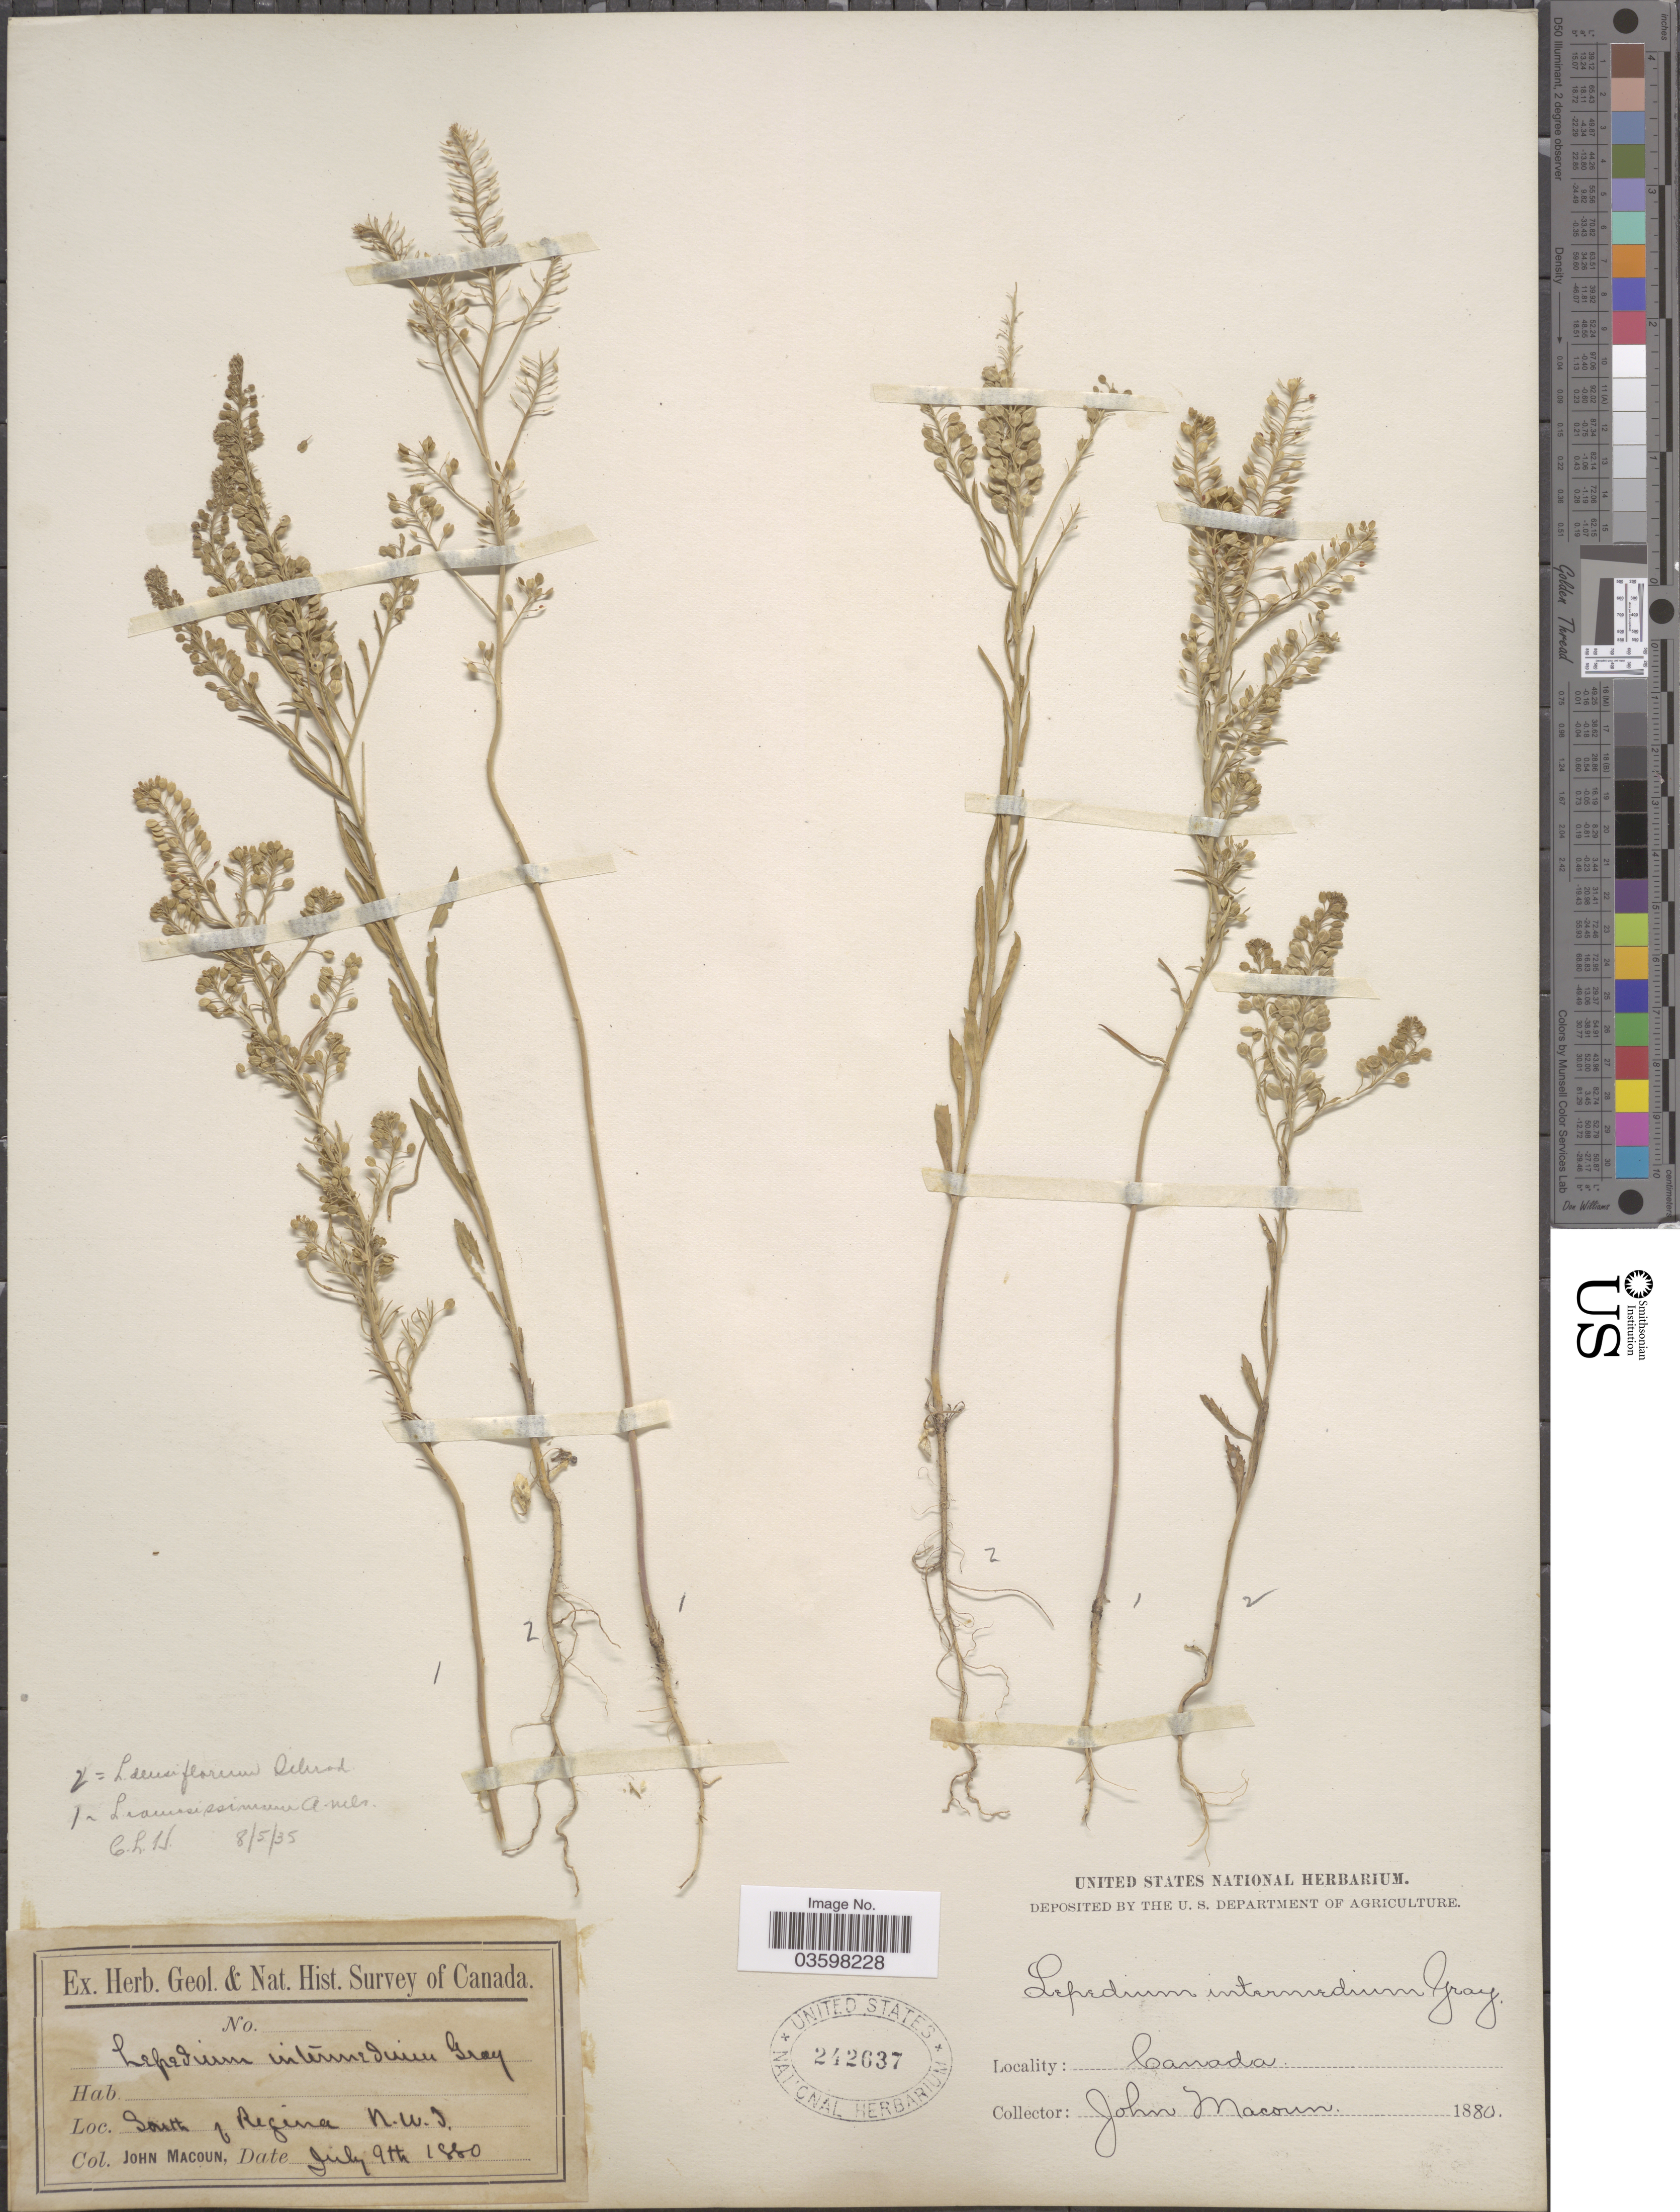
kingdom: Plantae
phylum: Tracheophyta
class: Magnoliopsida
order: Brassicales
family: Brassicaceae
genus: Lepidium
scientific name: Lepidium densiflorum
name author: Schrad.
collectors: J. Macoun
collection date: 1880-07-09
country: Canada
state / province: Northwest Territories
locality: South of Regina.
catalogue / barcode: US 242637